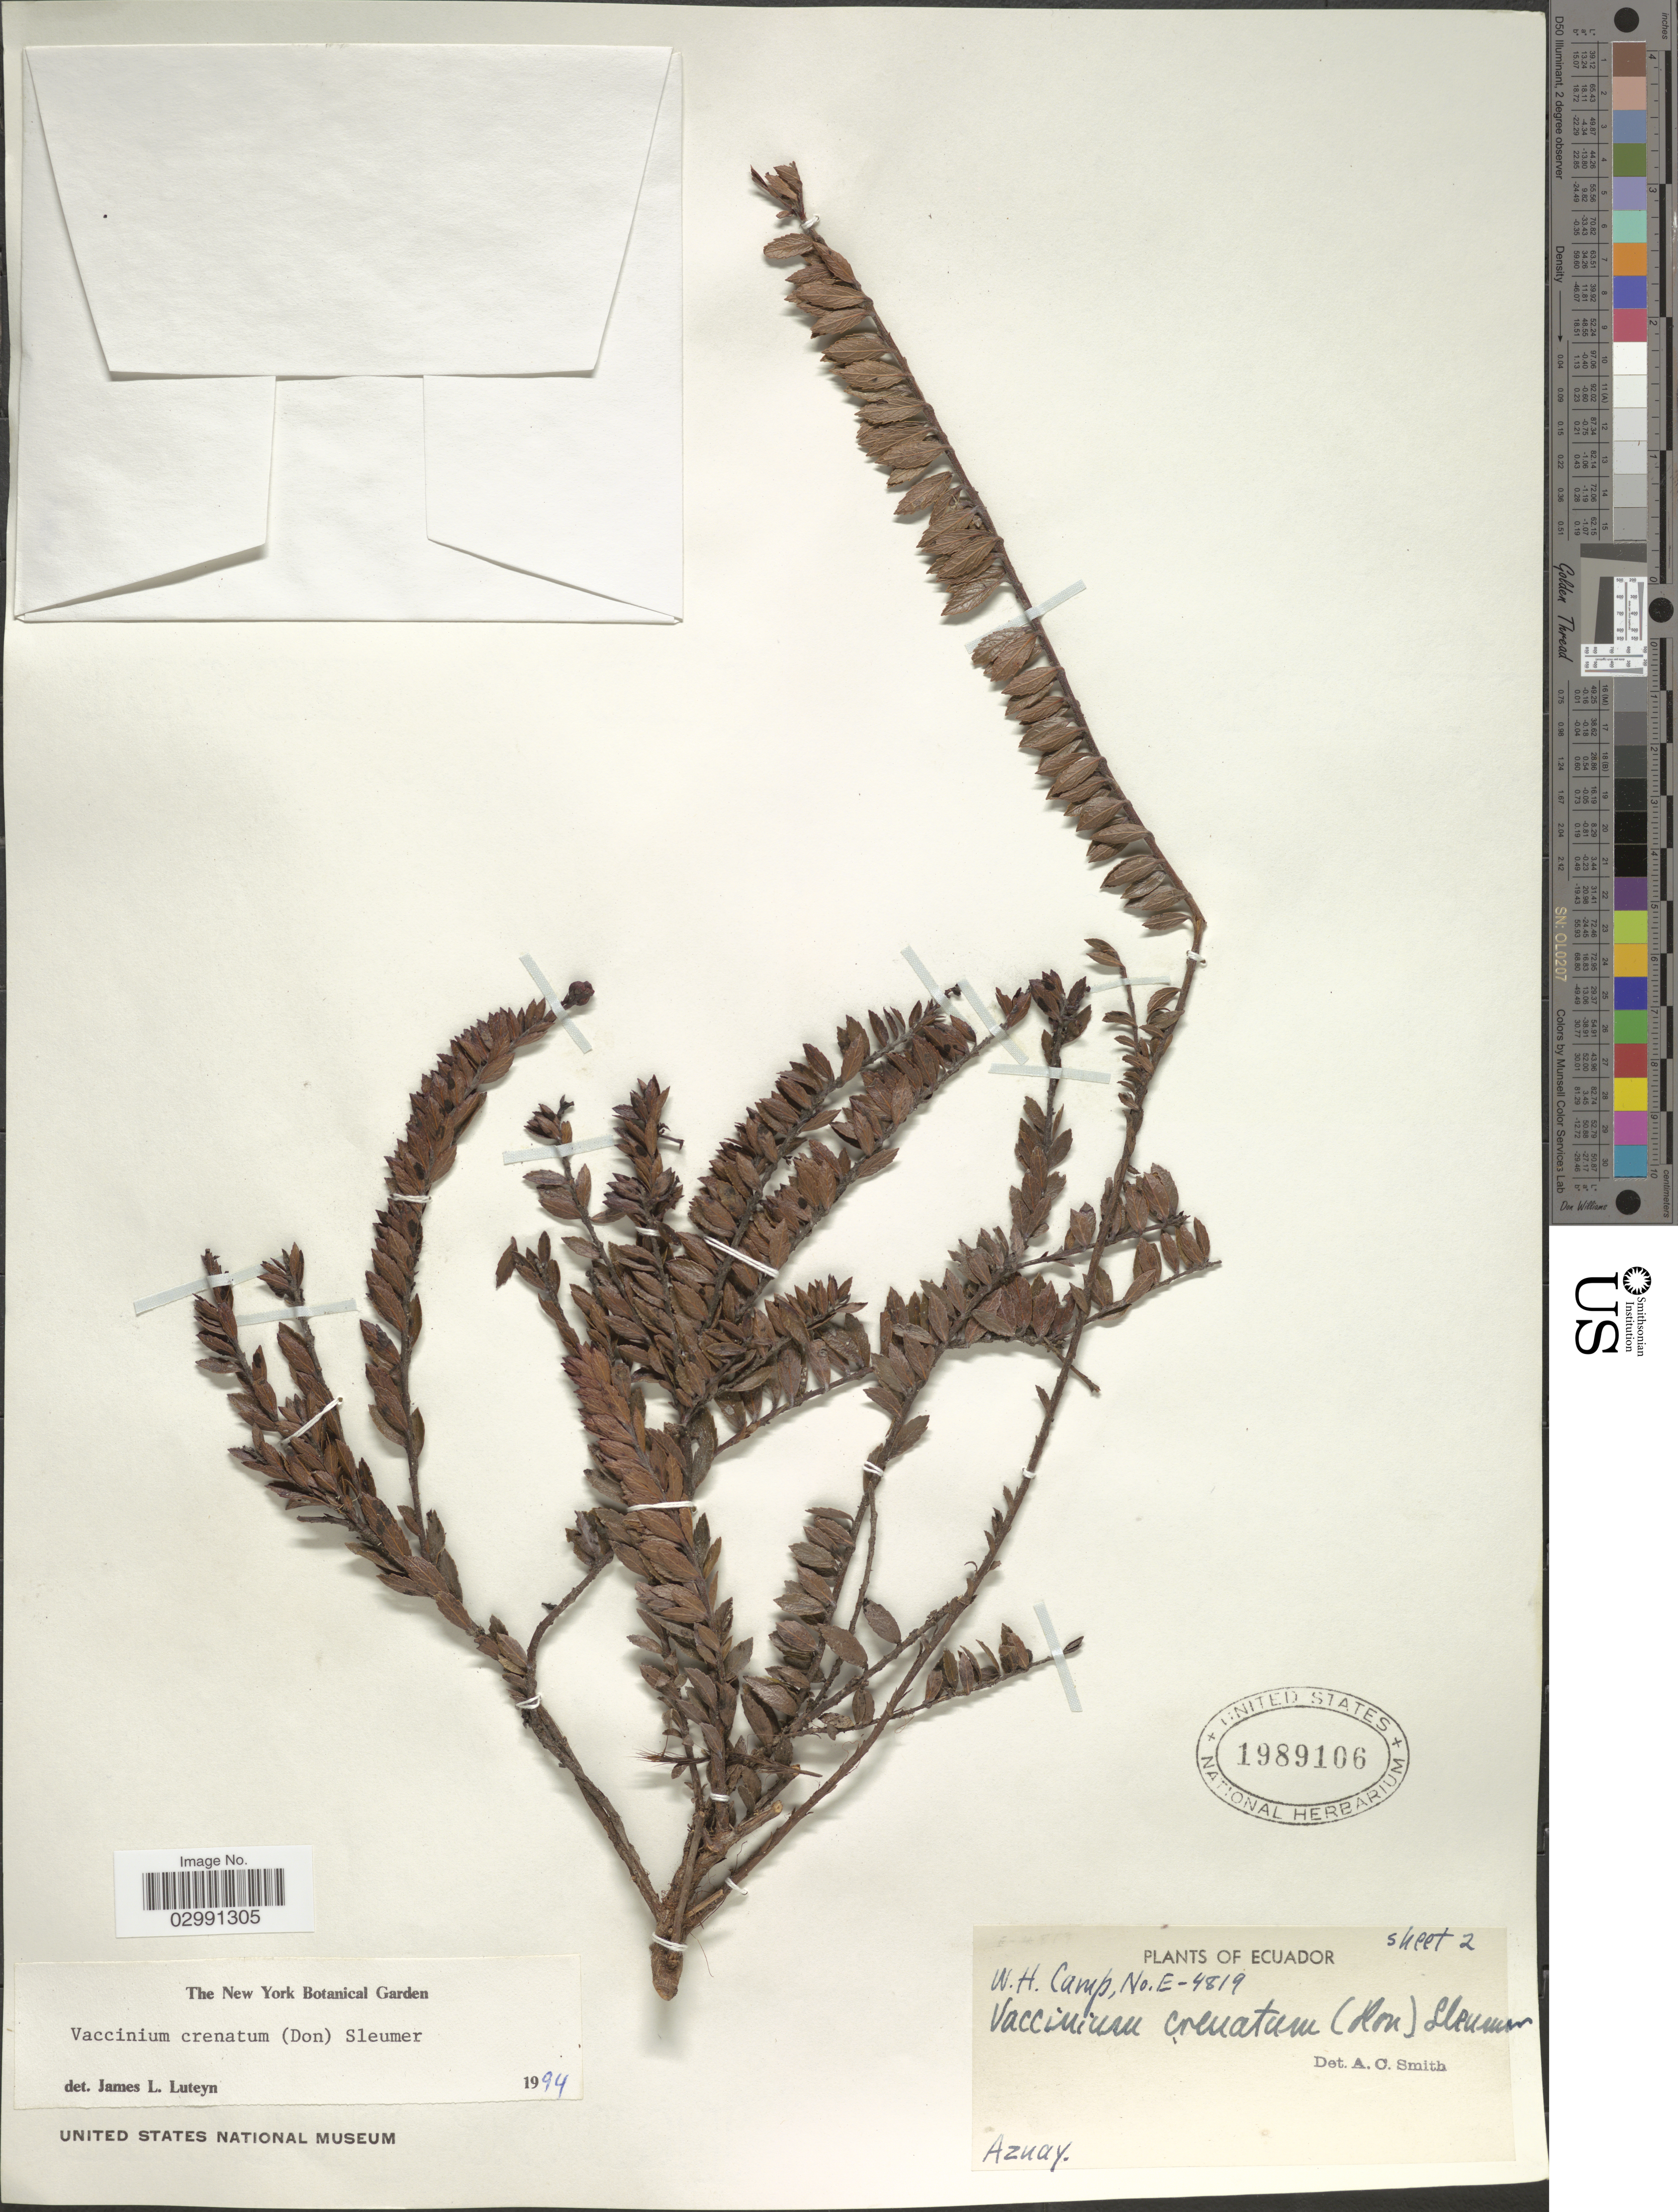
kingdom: Plantae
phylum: Tracheophyta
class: Magnoliopsida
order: Ericales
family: Ericaceae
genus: Vaccinium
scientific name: Vaccinium crenatum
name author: (G. Don) Sleumer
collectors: W. H. Camp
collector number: E-4819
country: Ecuador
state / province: Azuay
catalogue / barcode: US 1989106